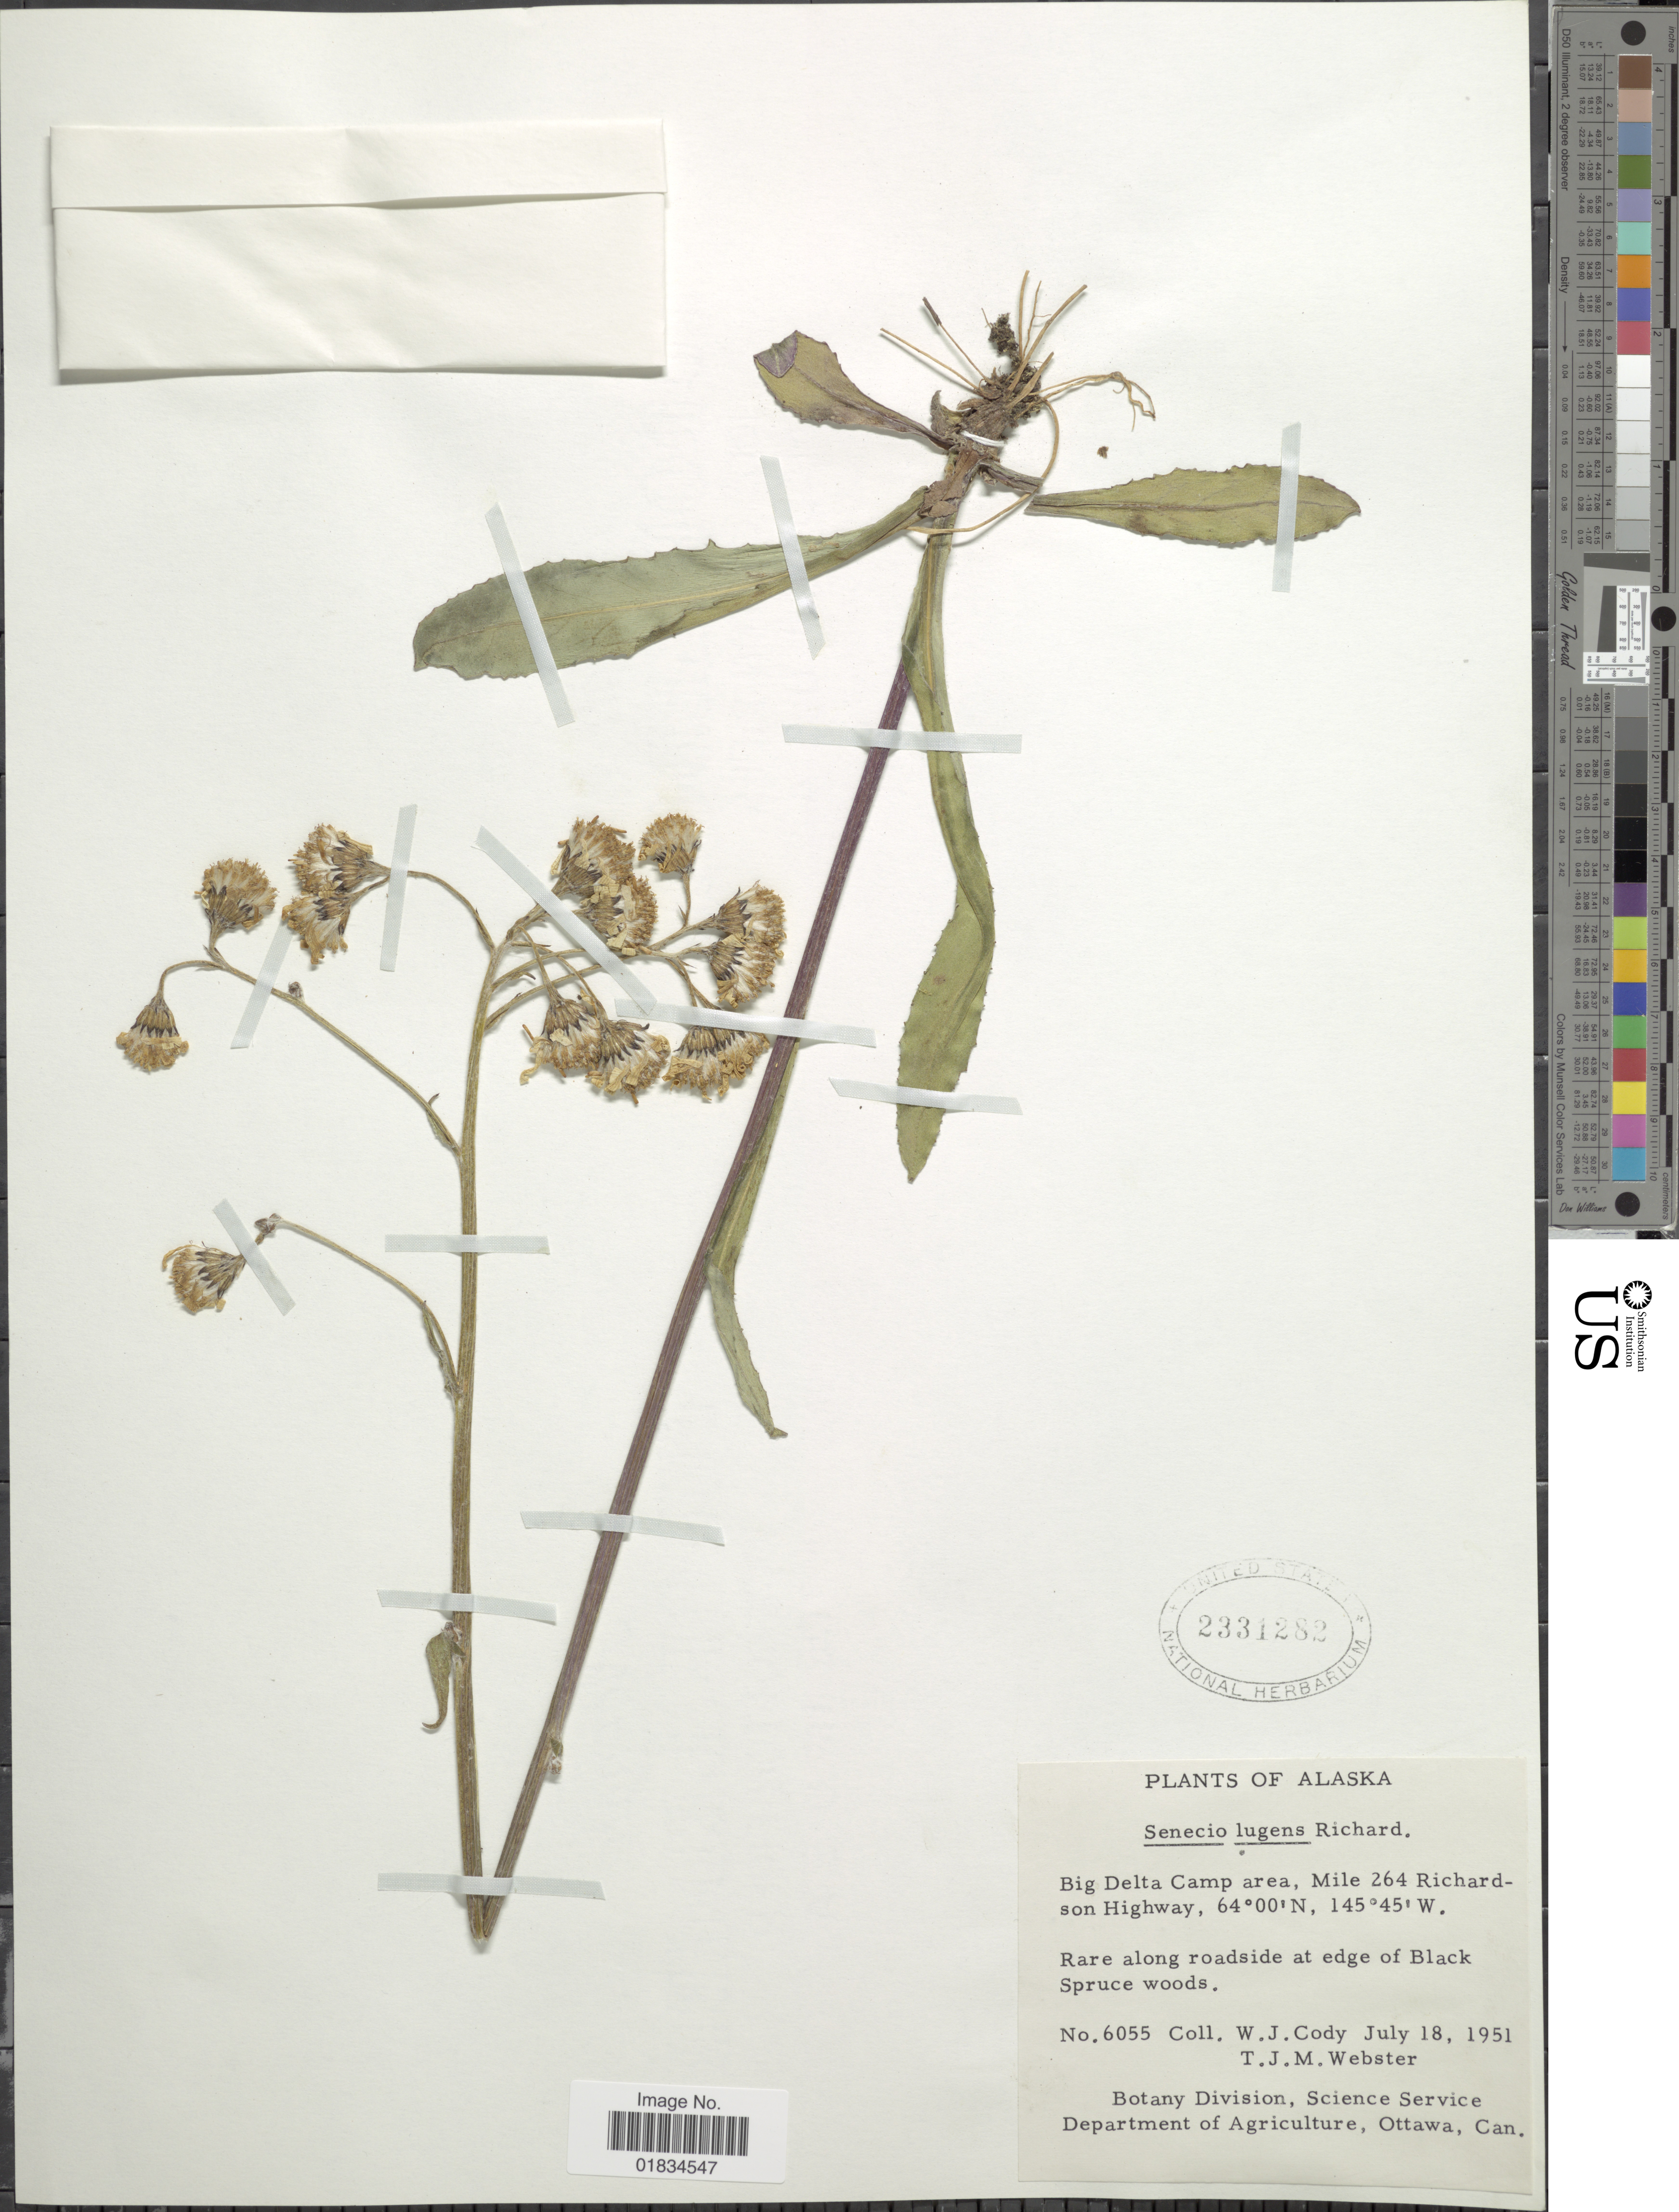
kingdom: Plantae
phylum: Tracheophyta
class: Magnoliopsida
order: Asterales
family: Asteraceae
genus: Senecio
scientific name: Senecio lugens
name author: Richardson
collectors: W. Cody & T. J. Webster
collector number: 6055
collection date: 1951-07-18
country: United States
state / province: Alaska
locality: Big Delta Camp area, Mile 264 Richardson Highway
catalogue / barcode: US 2331282